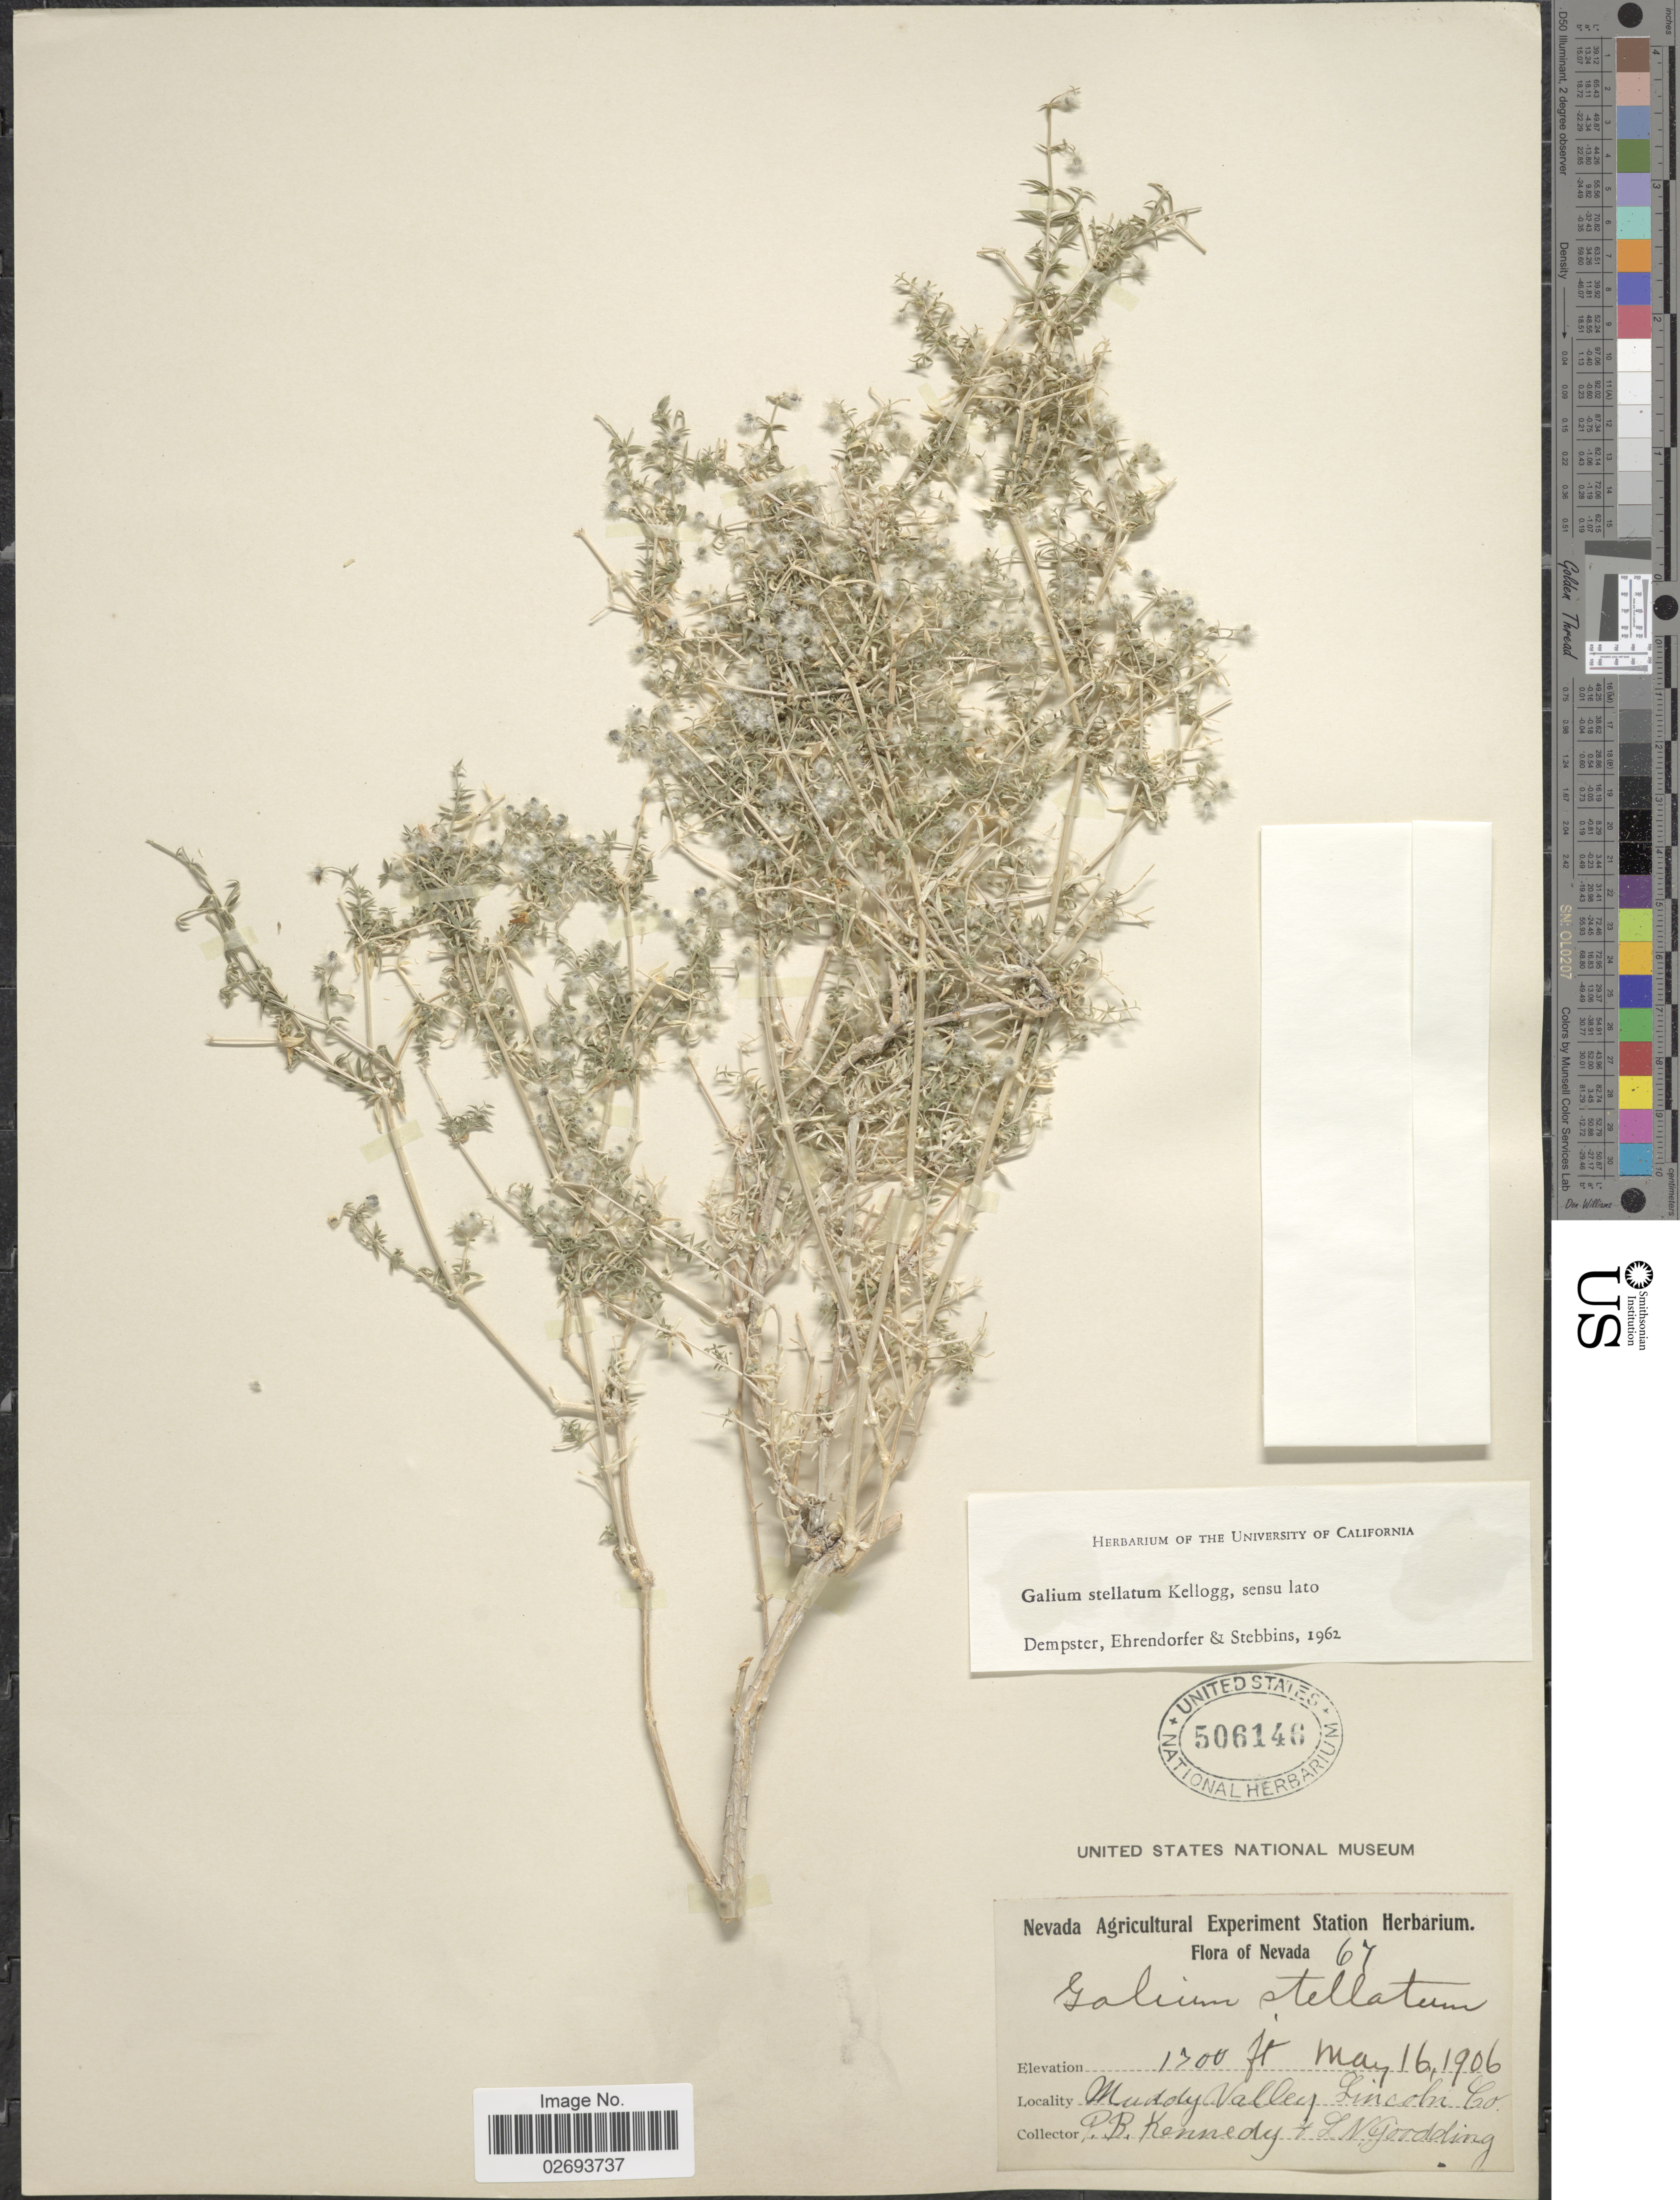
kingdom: Plantae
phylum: Tracheophyta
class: Magnoliopsida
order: Gentianales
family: Rubiaceae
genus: Galium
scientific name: Galium stellatum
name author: Kellogg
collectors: P. B. Kennedy & L. N. Goodding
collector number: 67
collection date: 1906-05-16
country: United States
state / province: Nevada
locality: Muddy Valley, Lincoln Co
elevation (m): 396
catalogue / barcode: US 506146